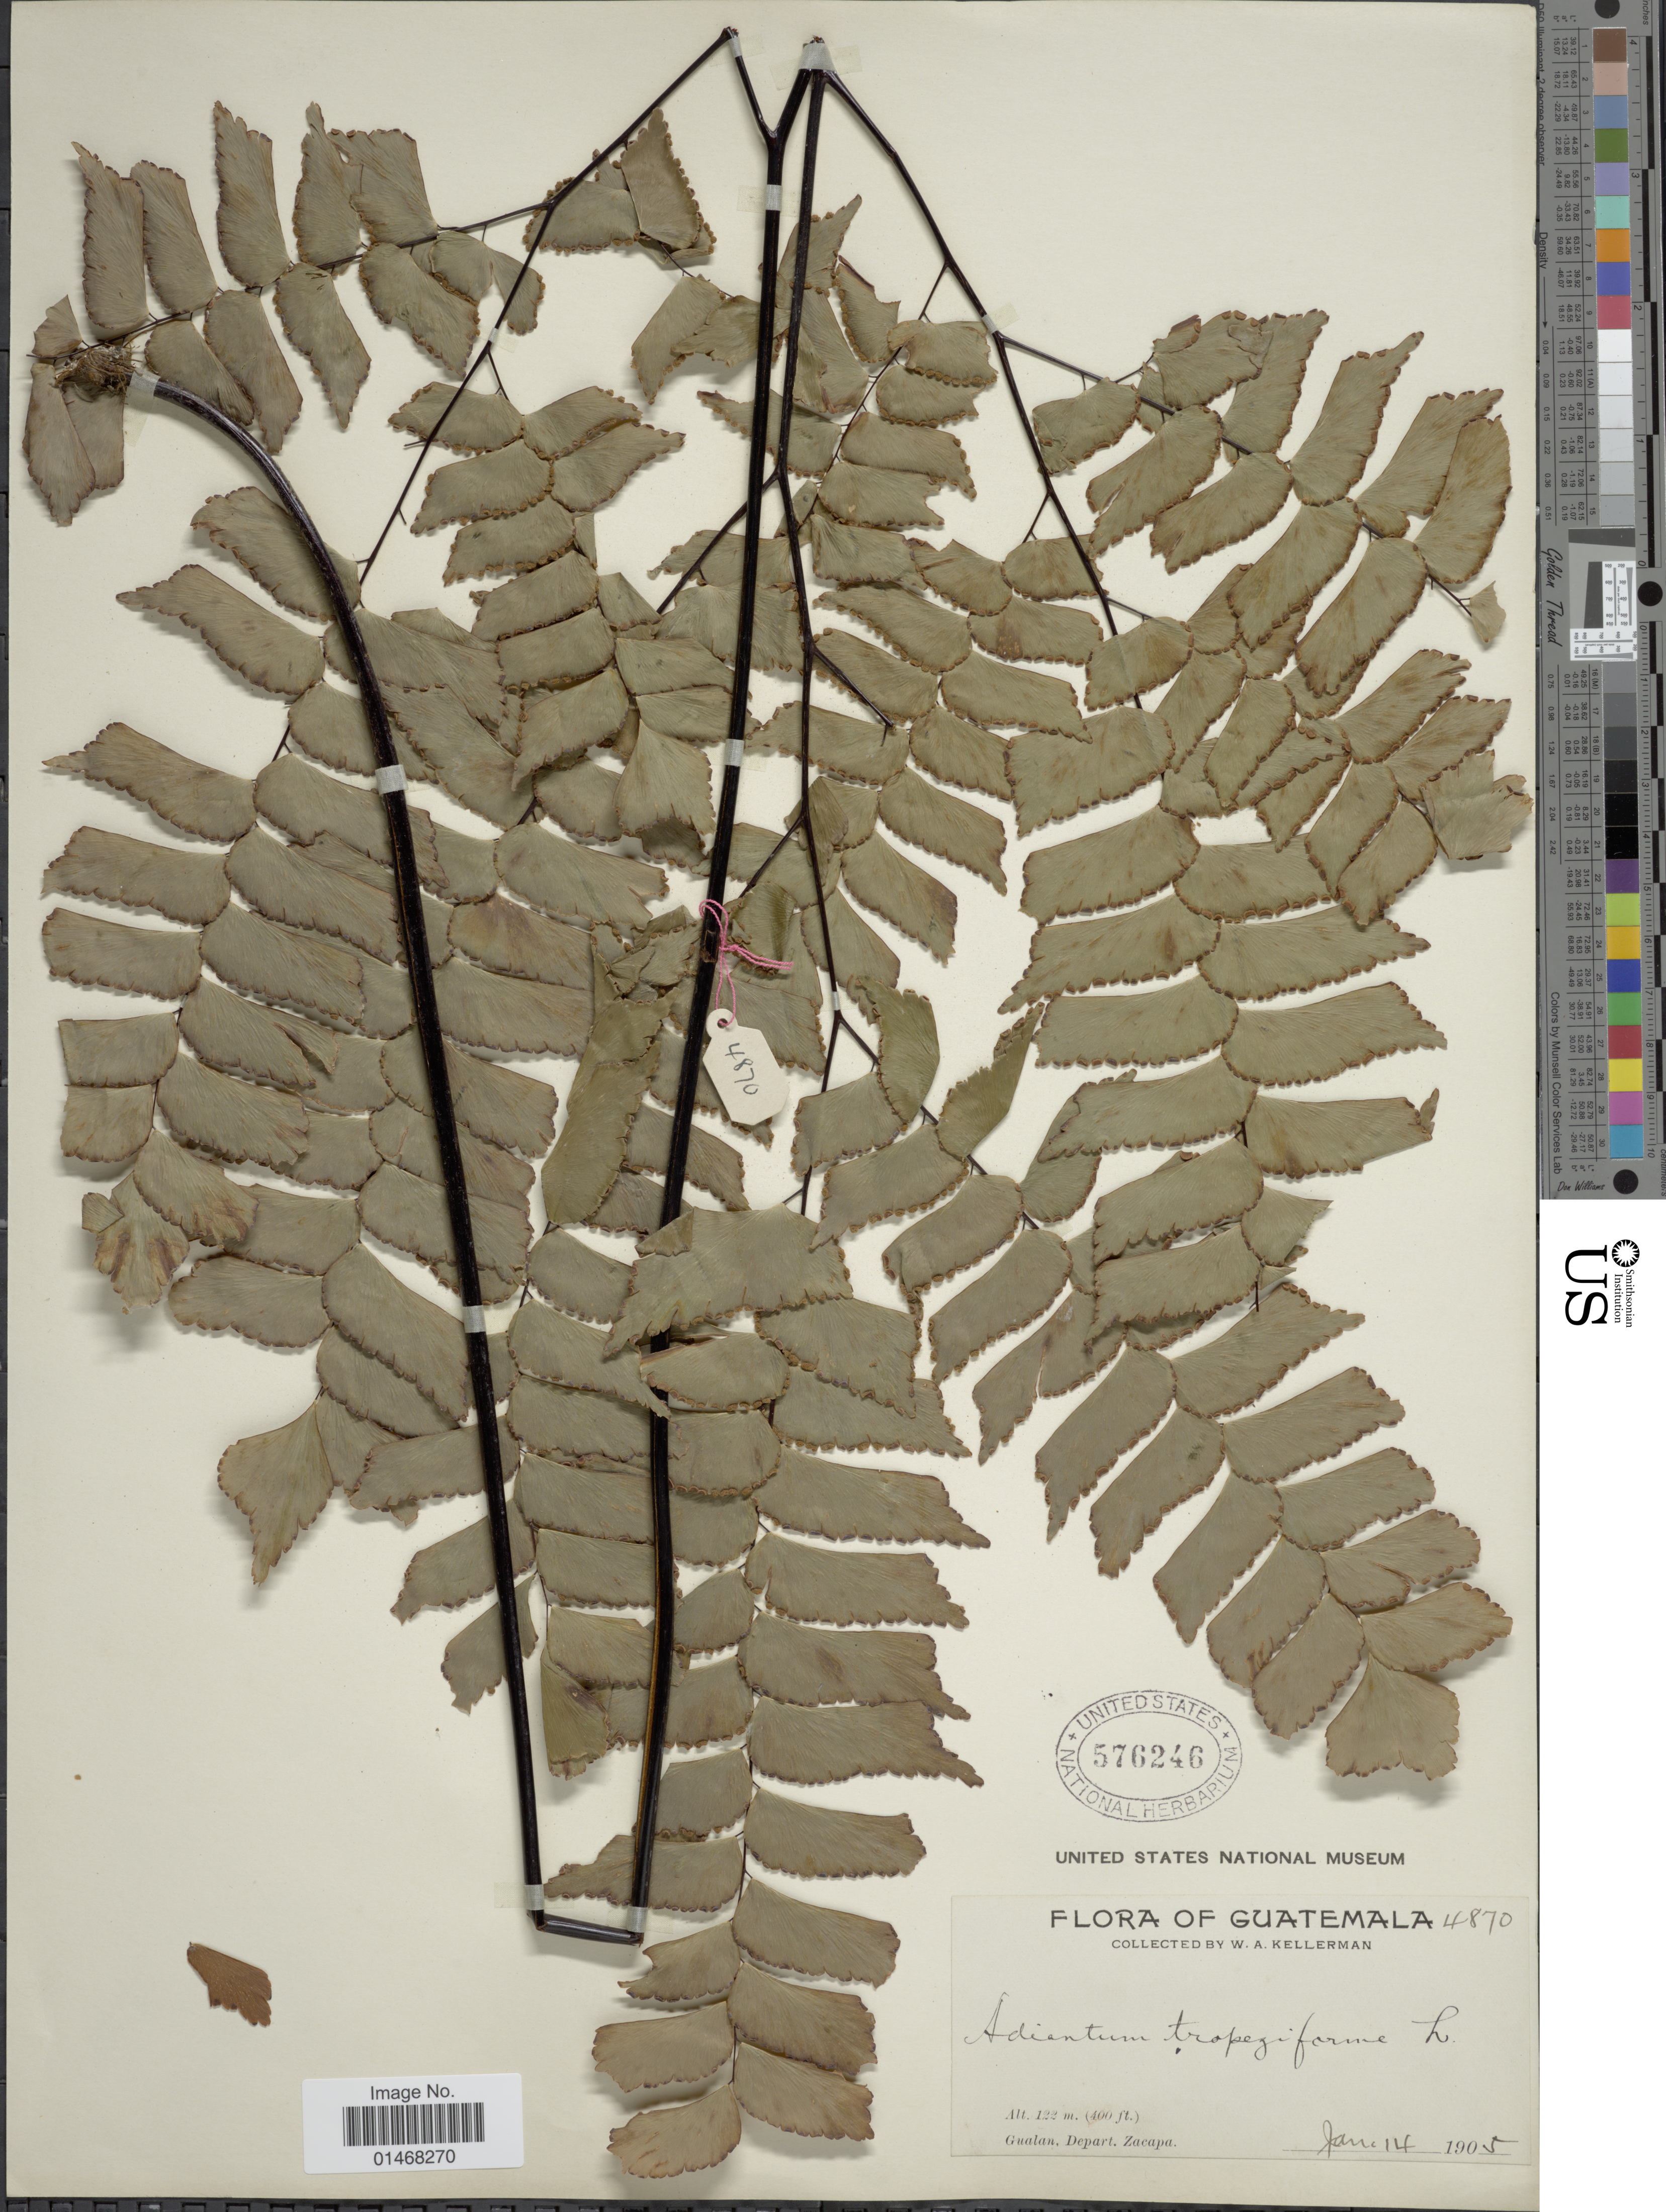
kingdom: Plantae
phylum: Tracheophyta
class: Polypodiopsida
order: Polypodiales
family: Pteridaceae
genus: Adiantum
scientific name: Adiantum trapeziforme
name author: L.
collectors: W. A. Kellermann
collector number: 4870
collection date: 1905-01-14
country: Guatemala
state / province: Zacapa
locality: Gualan,Depart Zacapa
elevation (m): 122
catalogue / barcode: US 576246